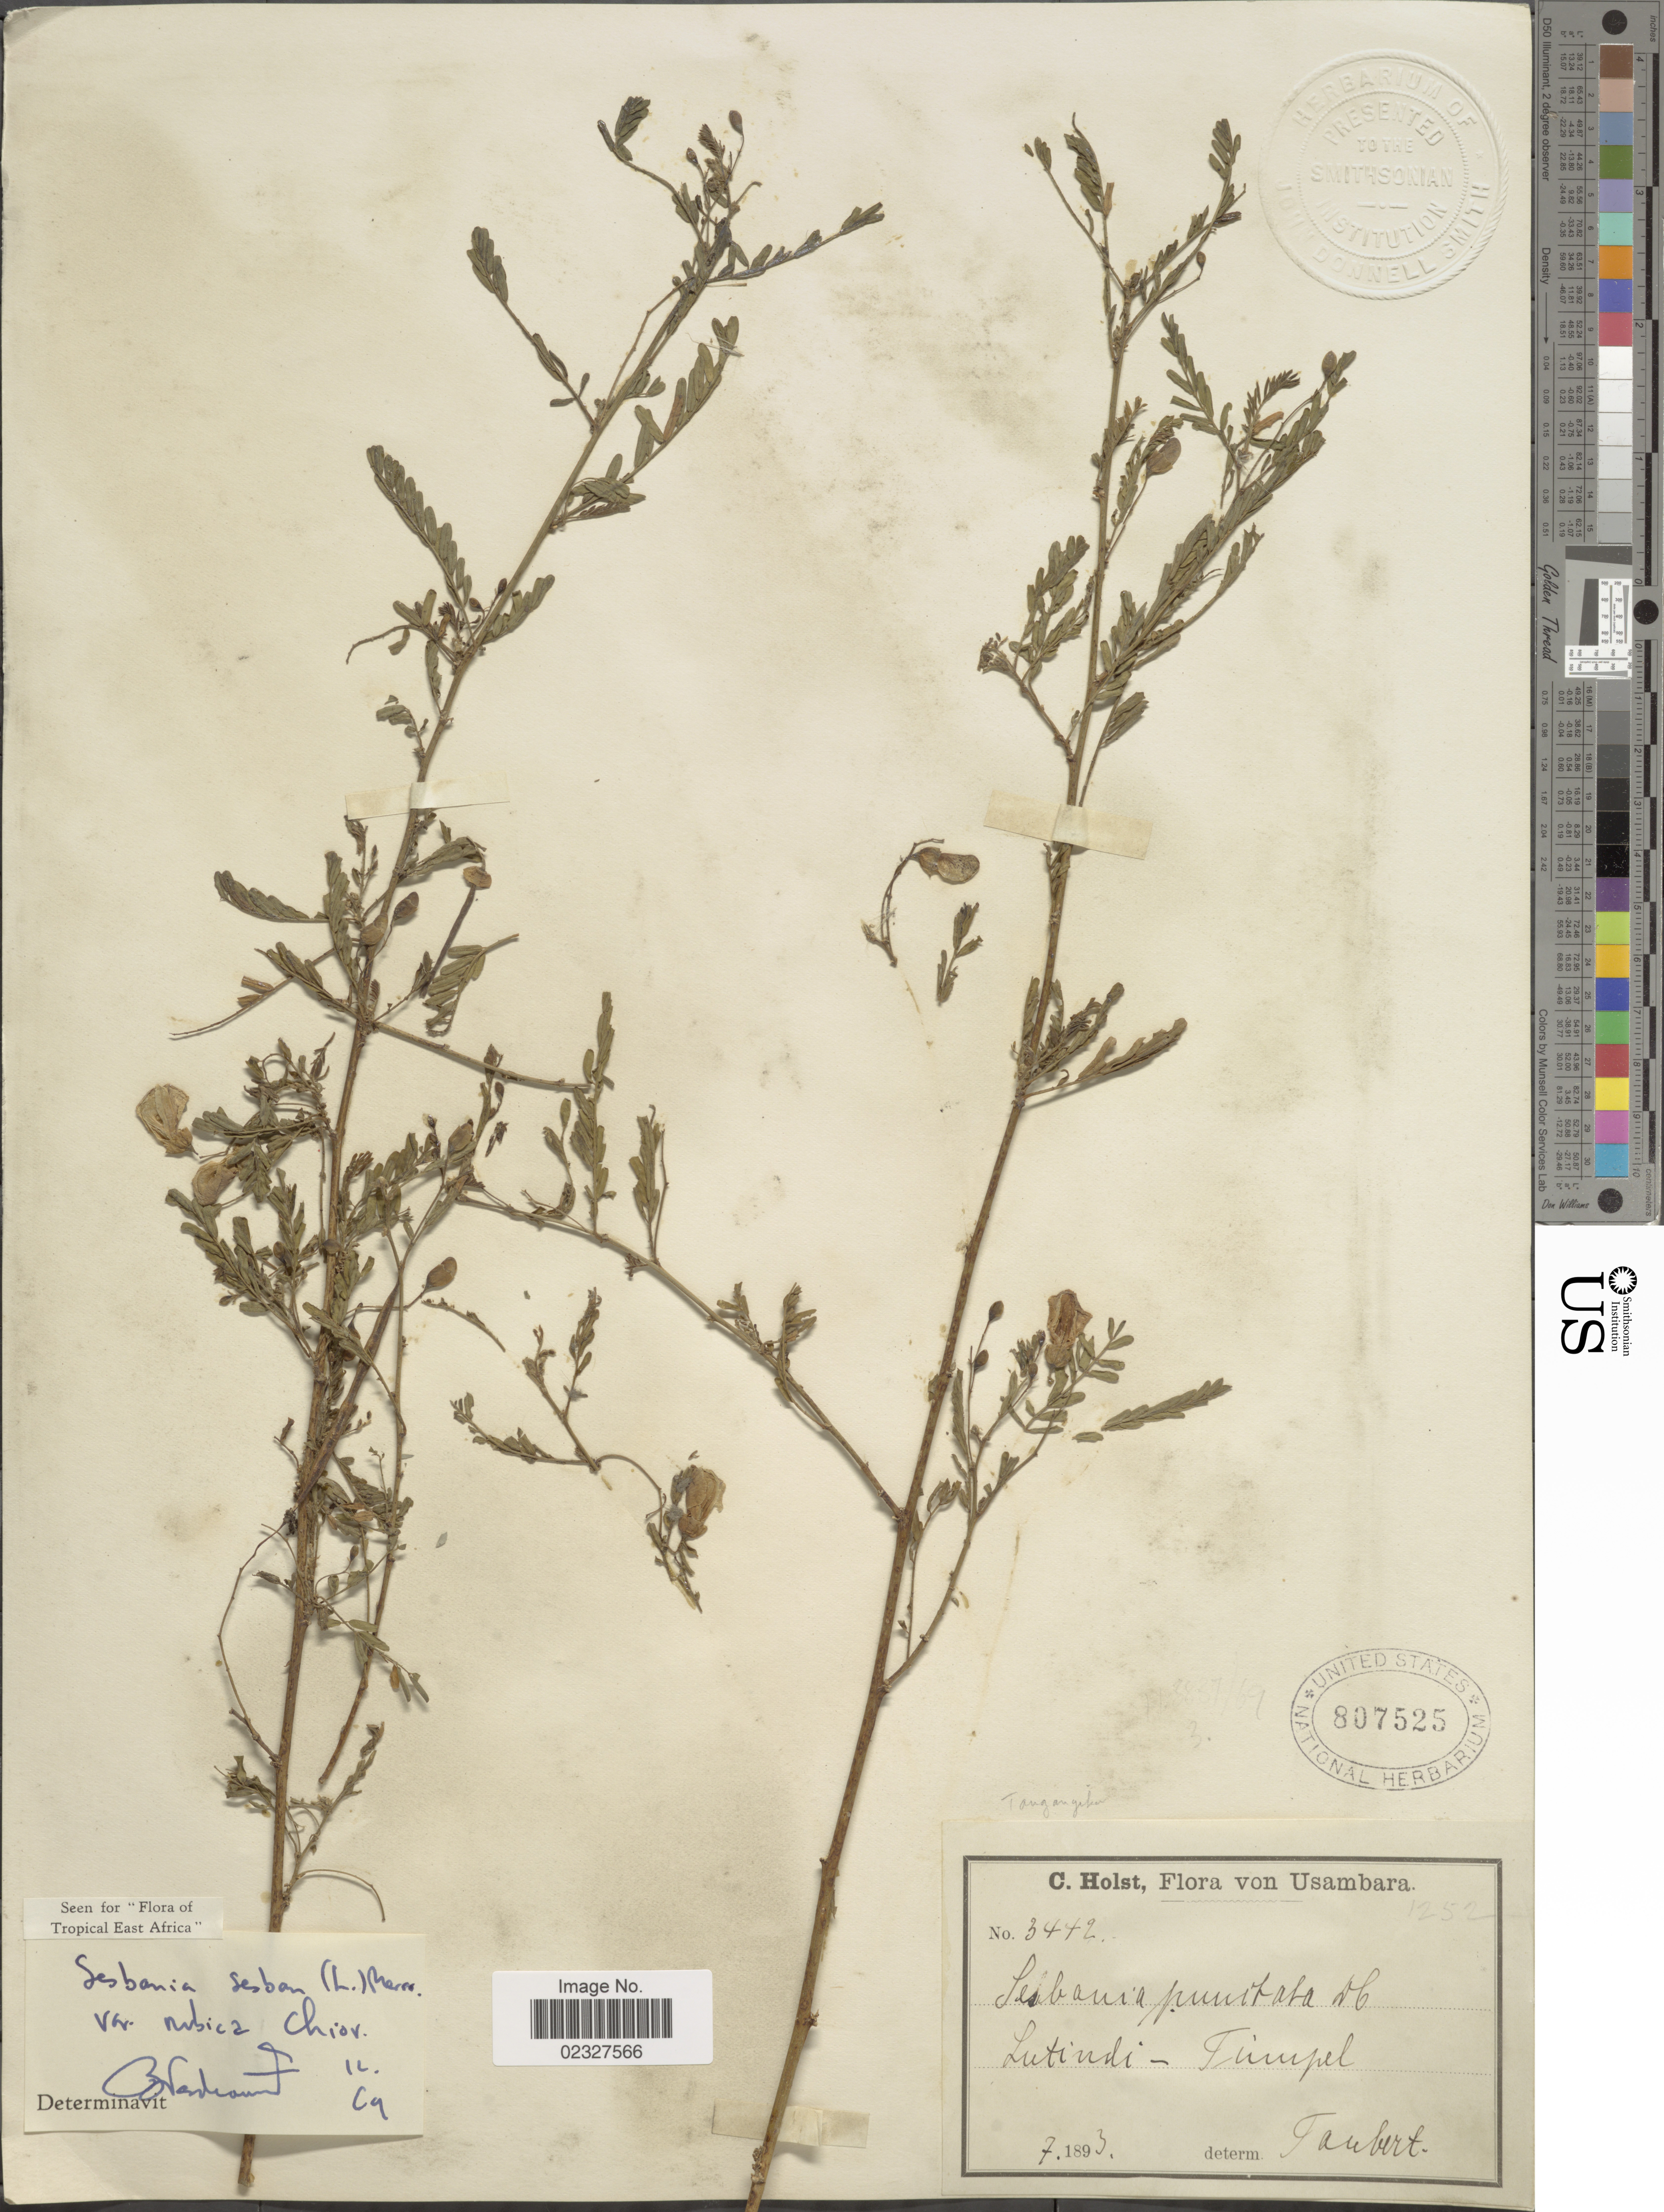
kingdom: Plantae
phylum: Tracheophyta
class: Magnoliopsida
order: Fabales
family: Fabaceae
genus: Sesbania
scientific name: Sesbania sesban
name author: (L.) Merr.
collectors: C. H. Holst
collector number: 3442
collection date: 1893-07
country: Tanzania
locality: Usambara, Lutindi, Tümpel.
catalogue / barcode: US 807525